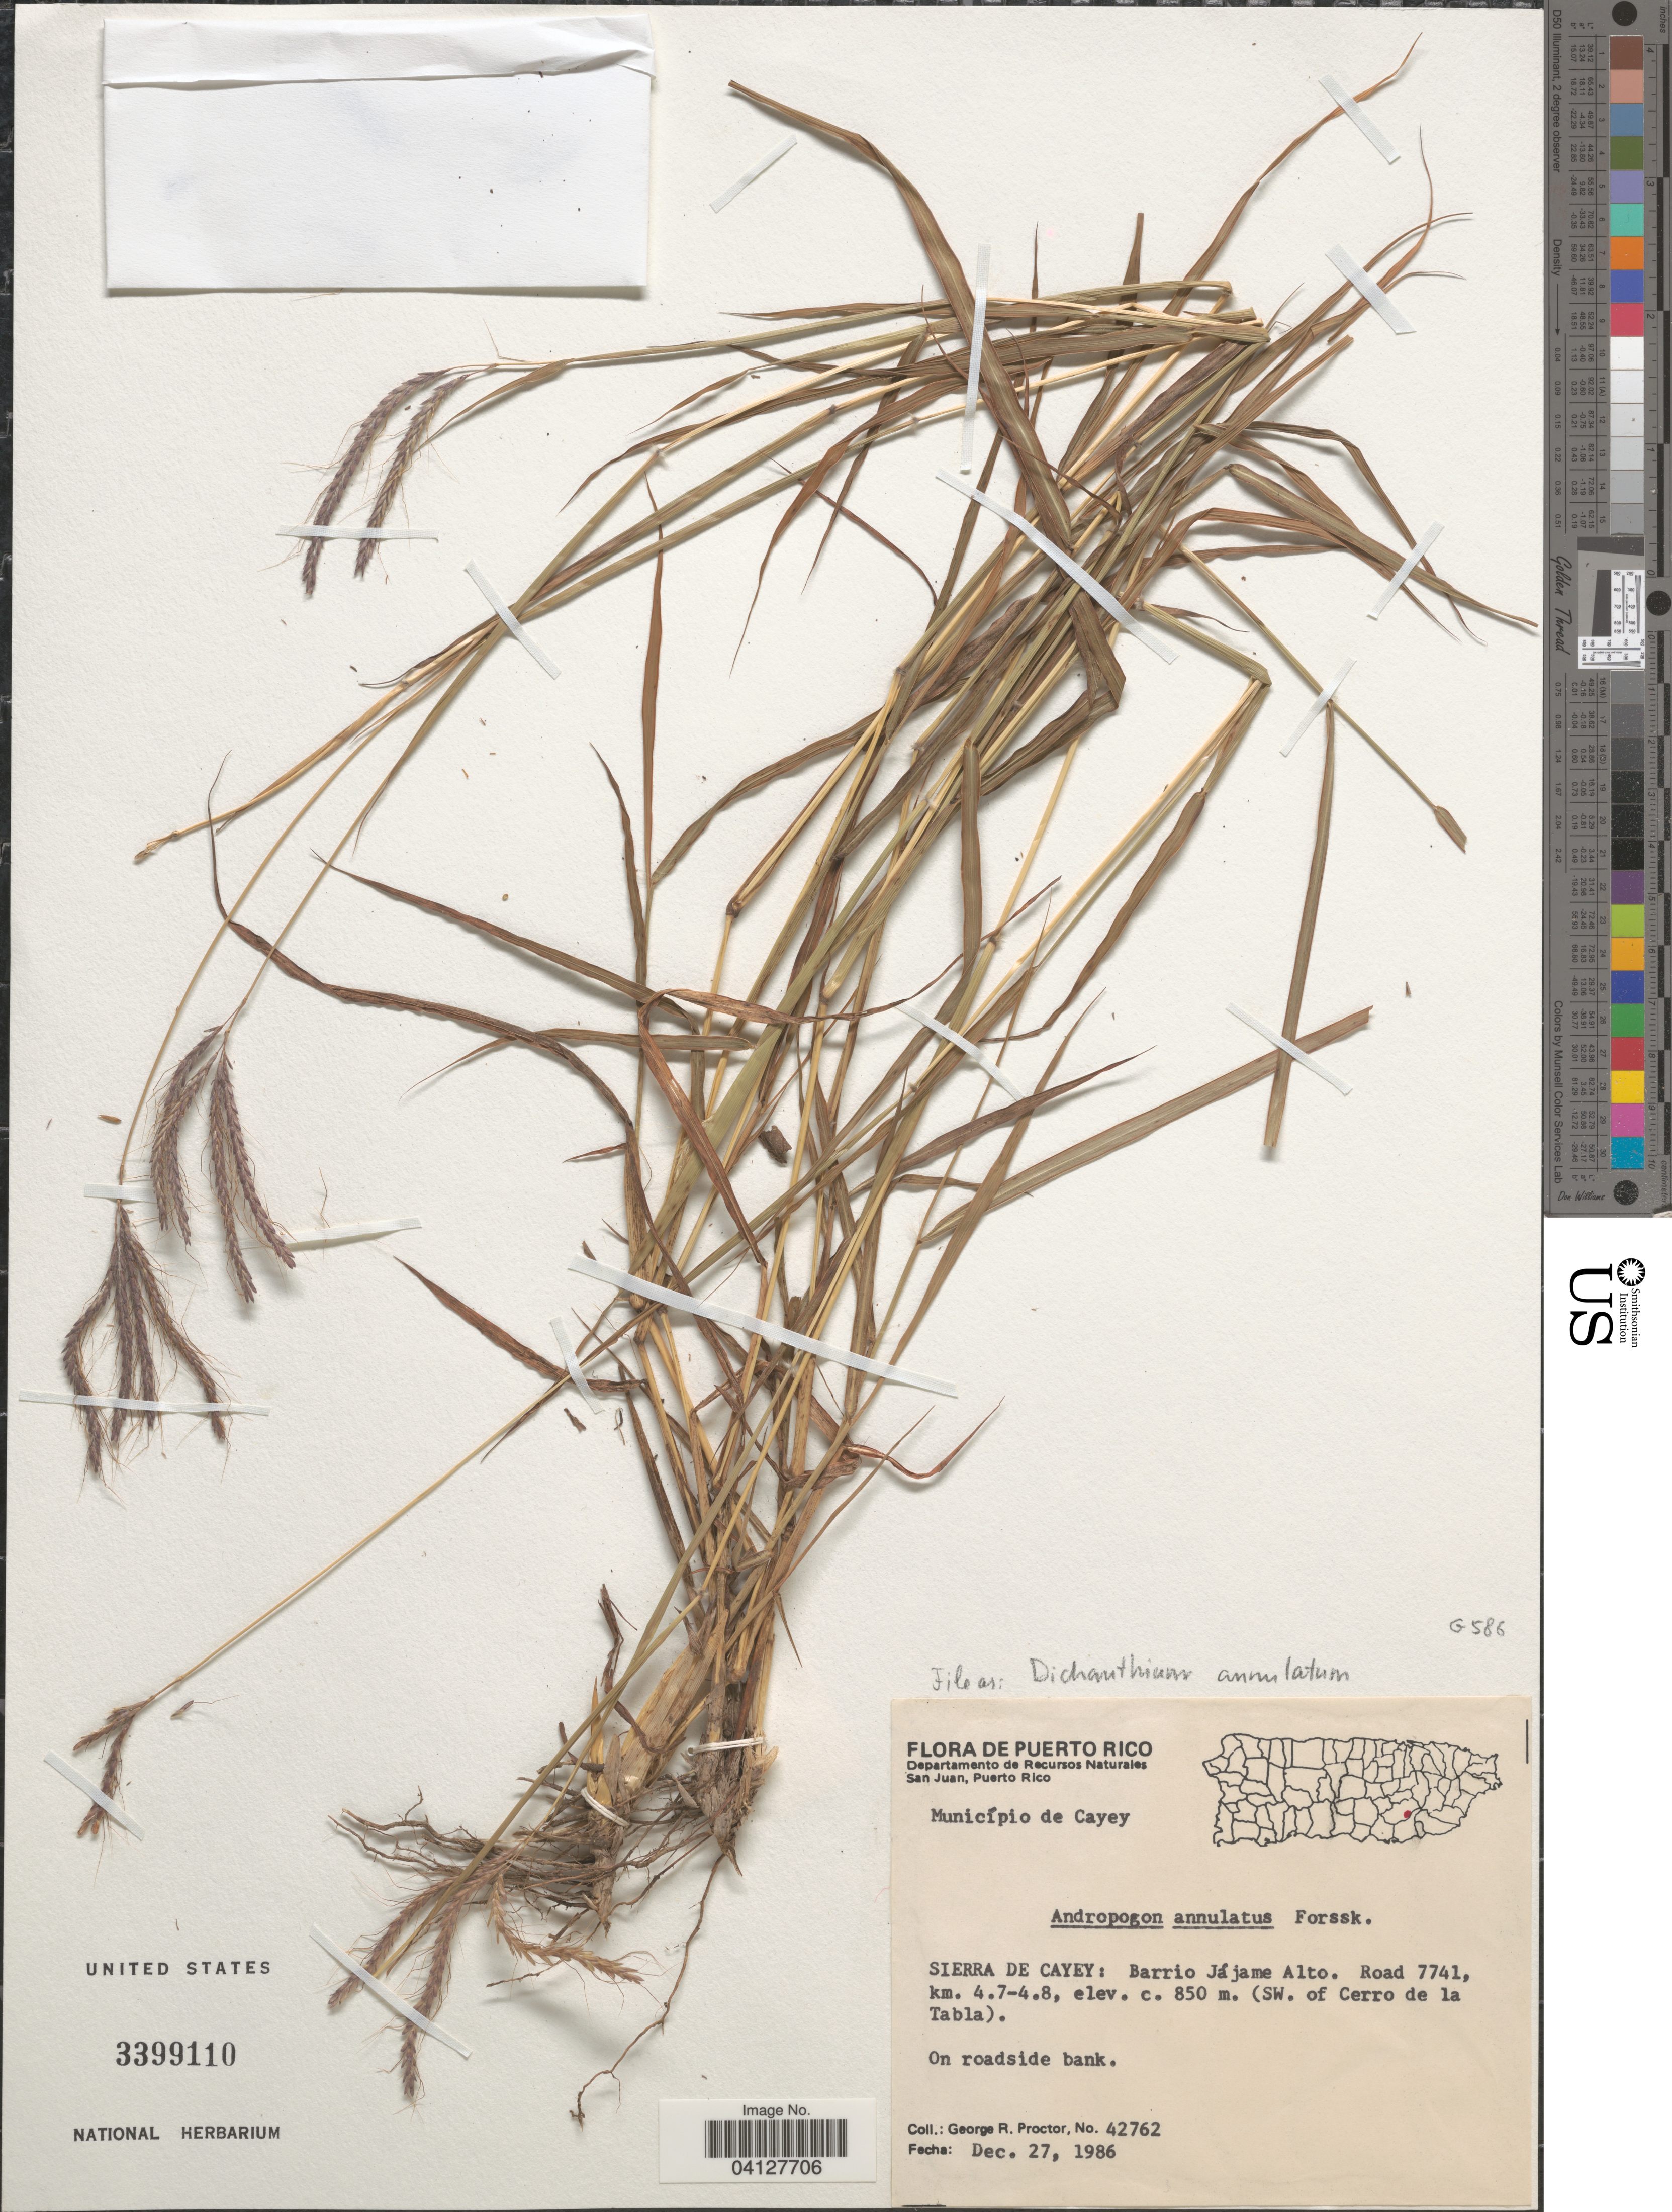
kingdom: Plantae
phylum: Tracheophyta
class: Liliopsida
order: Poales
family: Poaceae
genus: Andropogon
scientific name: Andropogon annulatus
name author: Forssk.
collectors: G. Proctor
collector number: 42762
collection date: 1986-12-27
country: Puerto Rico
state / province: Çayey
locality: Município de Cayey. Sierra de Cayey: Barrio Jájame Alto. Road 7741, km. 4.7-4.8. (SW. of Cerro de la Tabla).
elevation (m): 850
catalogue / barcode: US 3399110